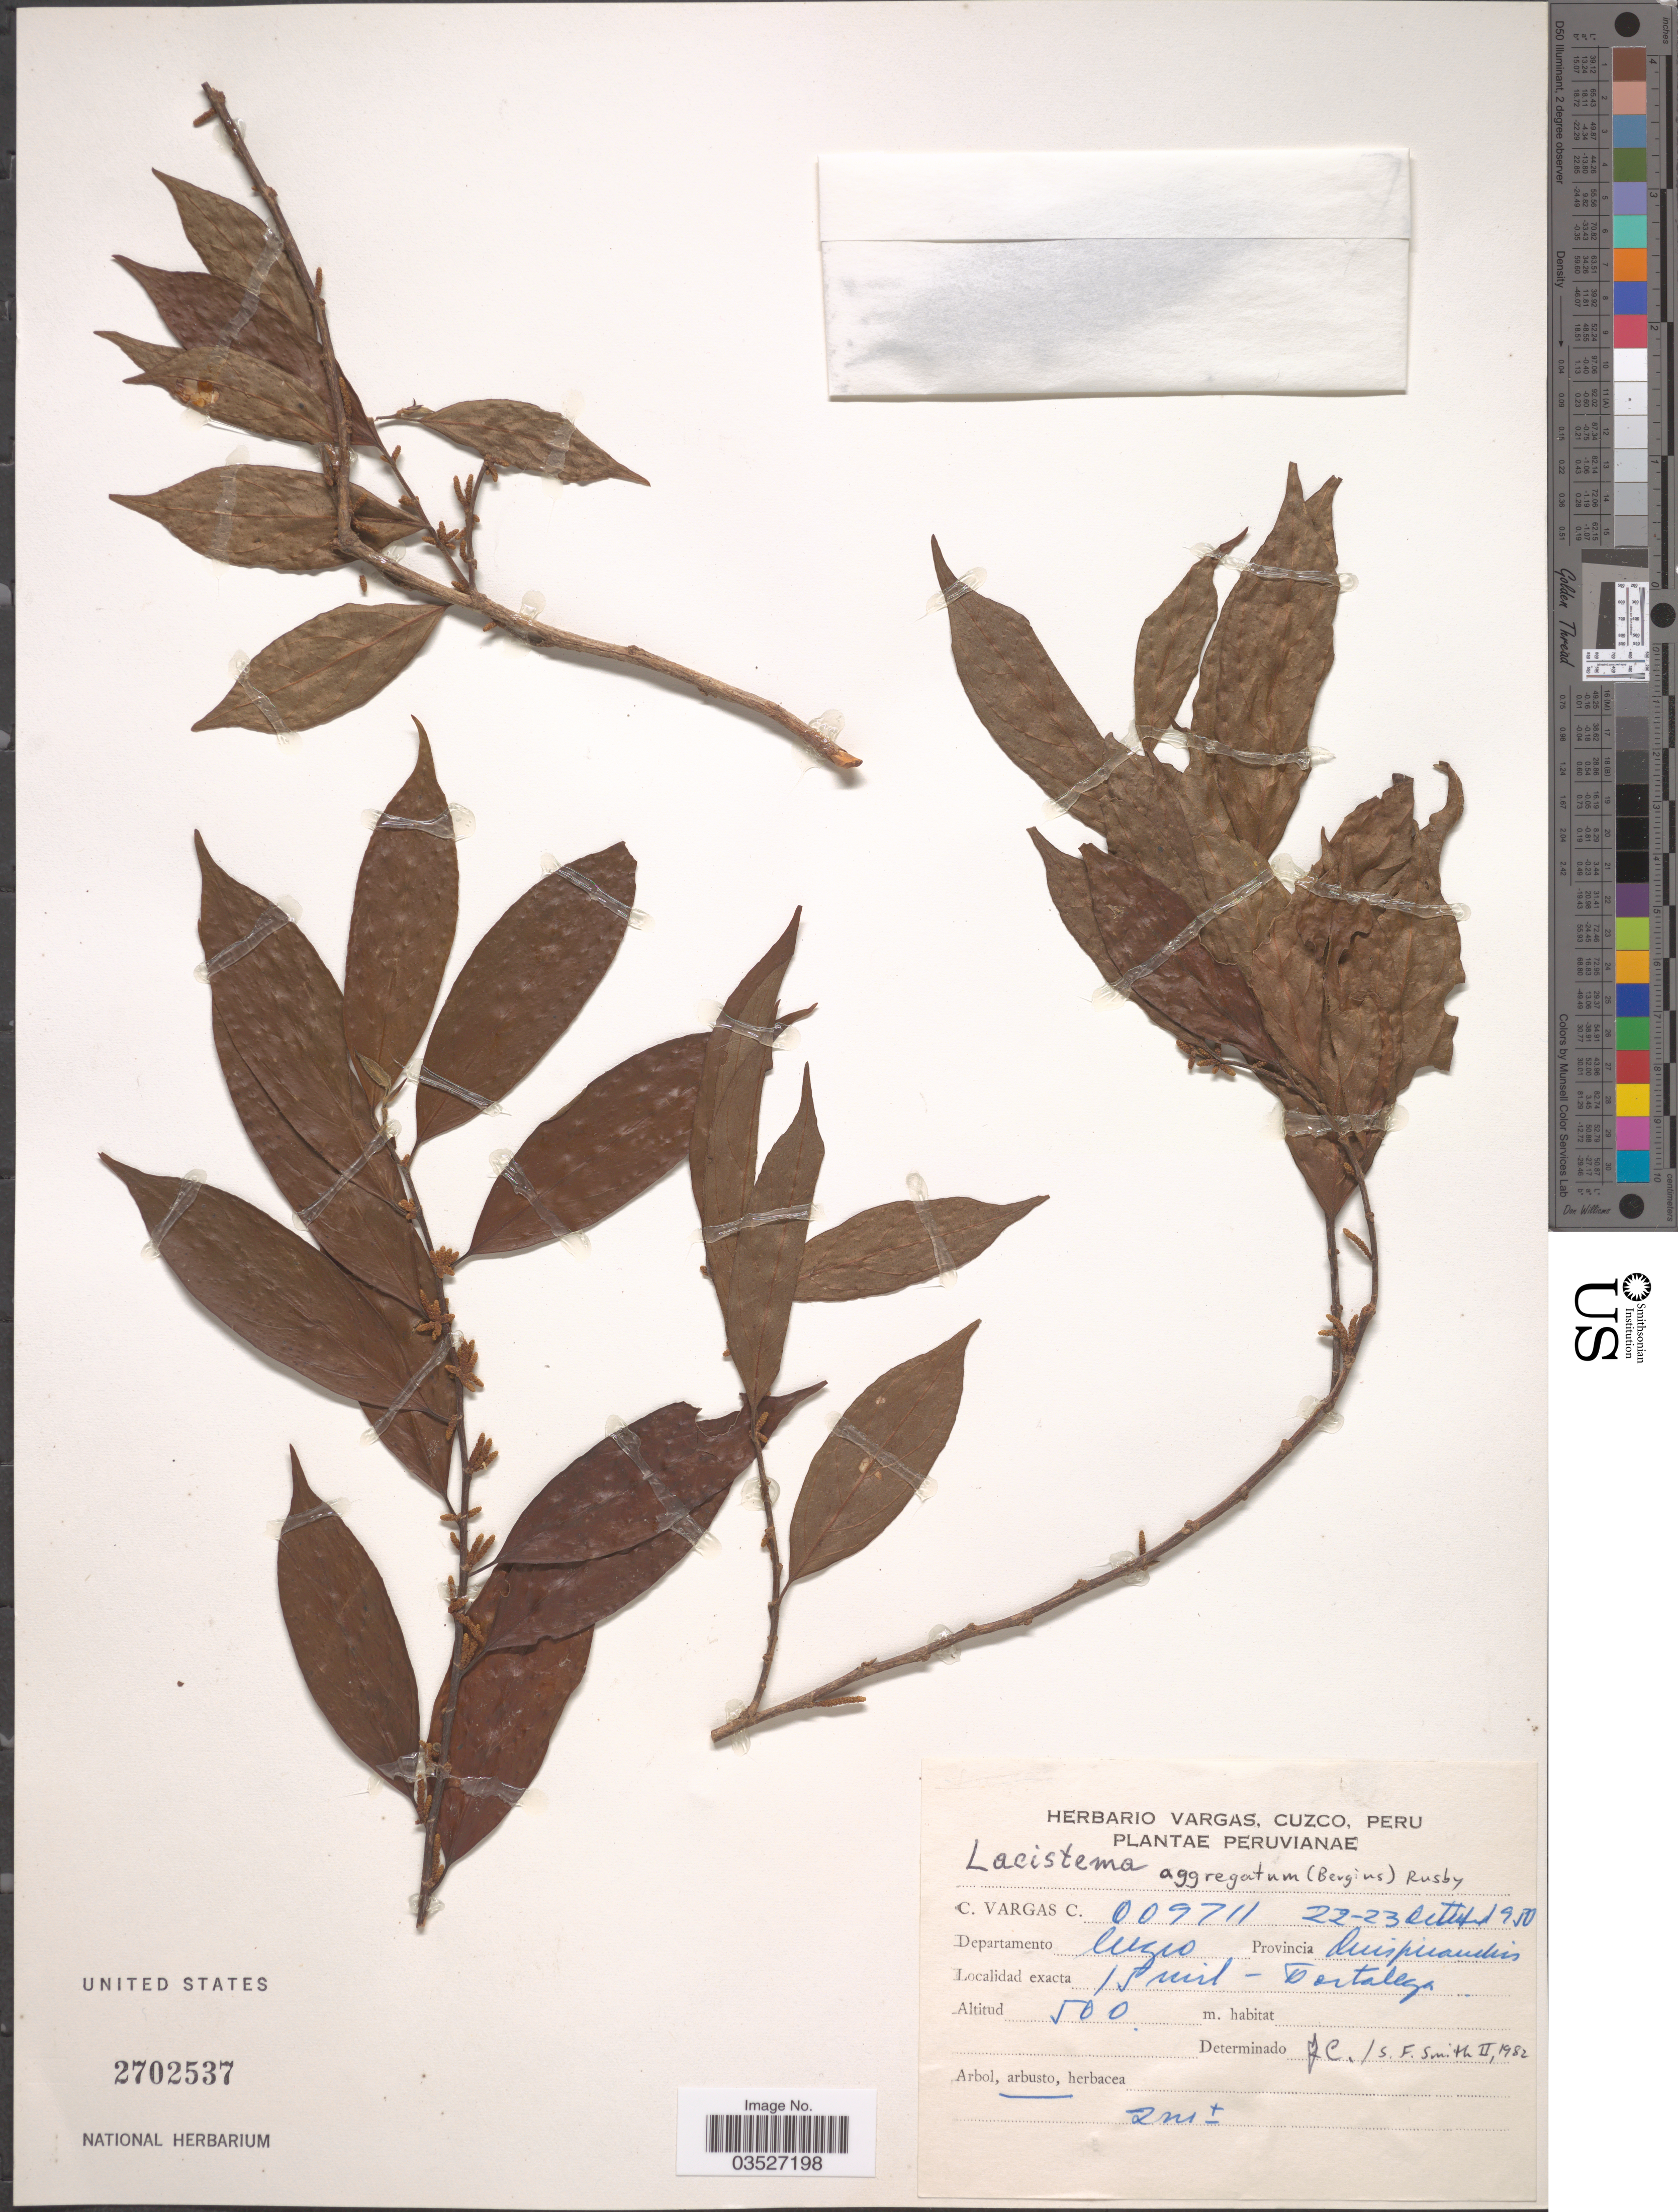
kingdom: Plantae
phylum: Tracheophyta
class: Magnoliopsida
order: Malpighiales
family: Lacistemataceae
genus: Lacistema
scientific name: Lacistema aggregatum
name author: (P.J. Bergius) Rusby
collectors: C. Vargas Calderón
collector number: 009711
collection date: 1950-10-22/1950-10-23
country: Peru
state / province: Cusco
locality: Departamento Cuzco. Provincia Quispicanchis. 15 mil-Fortaleza.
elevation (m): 500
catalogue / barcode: US 2702537